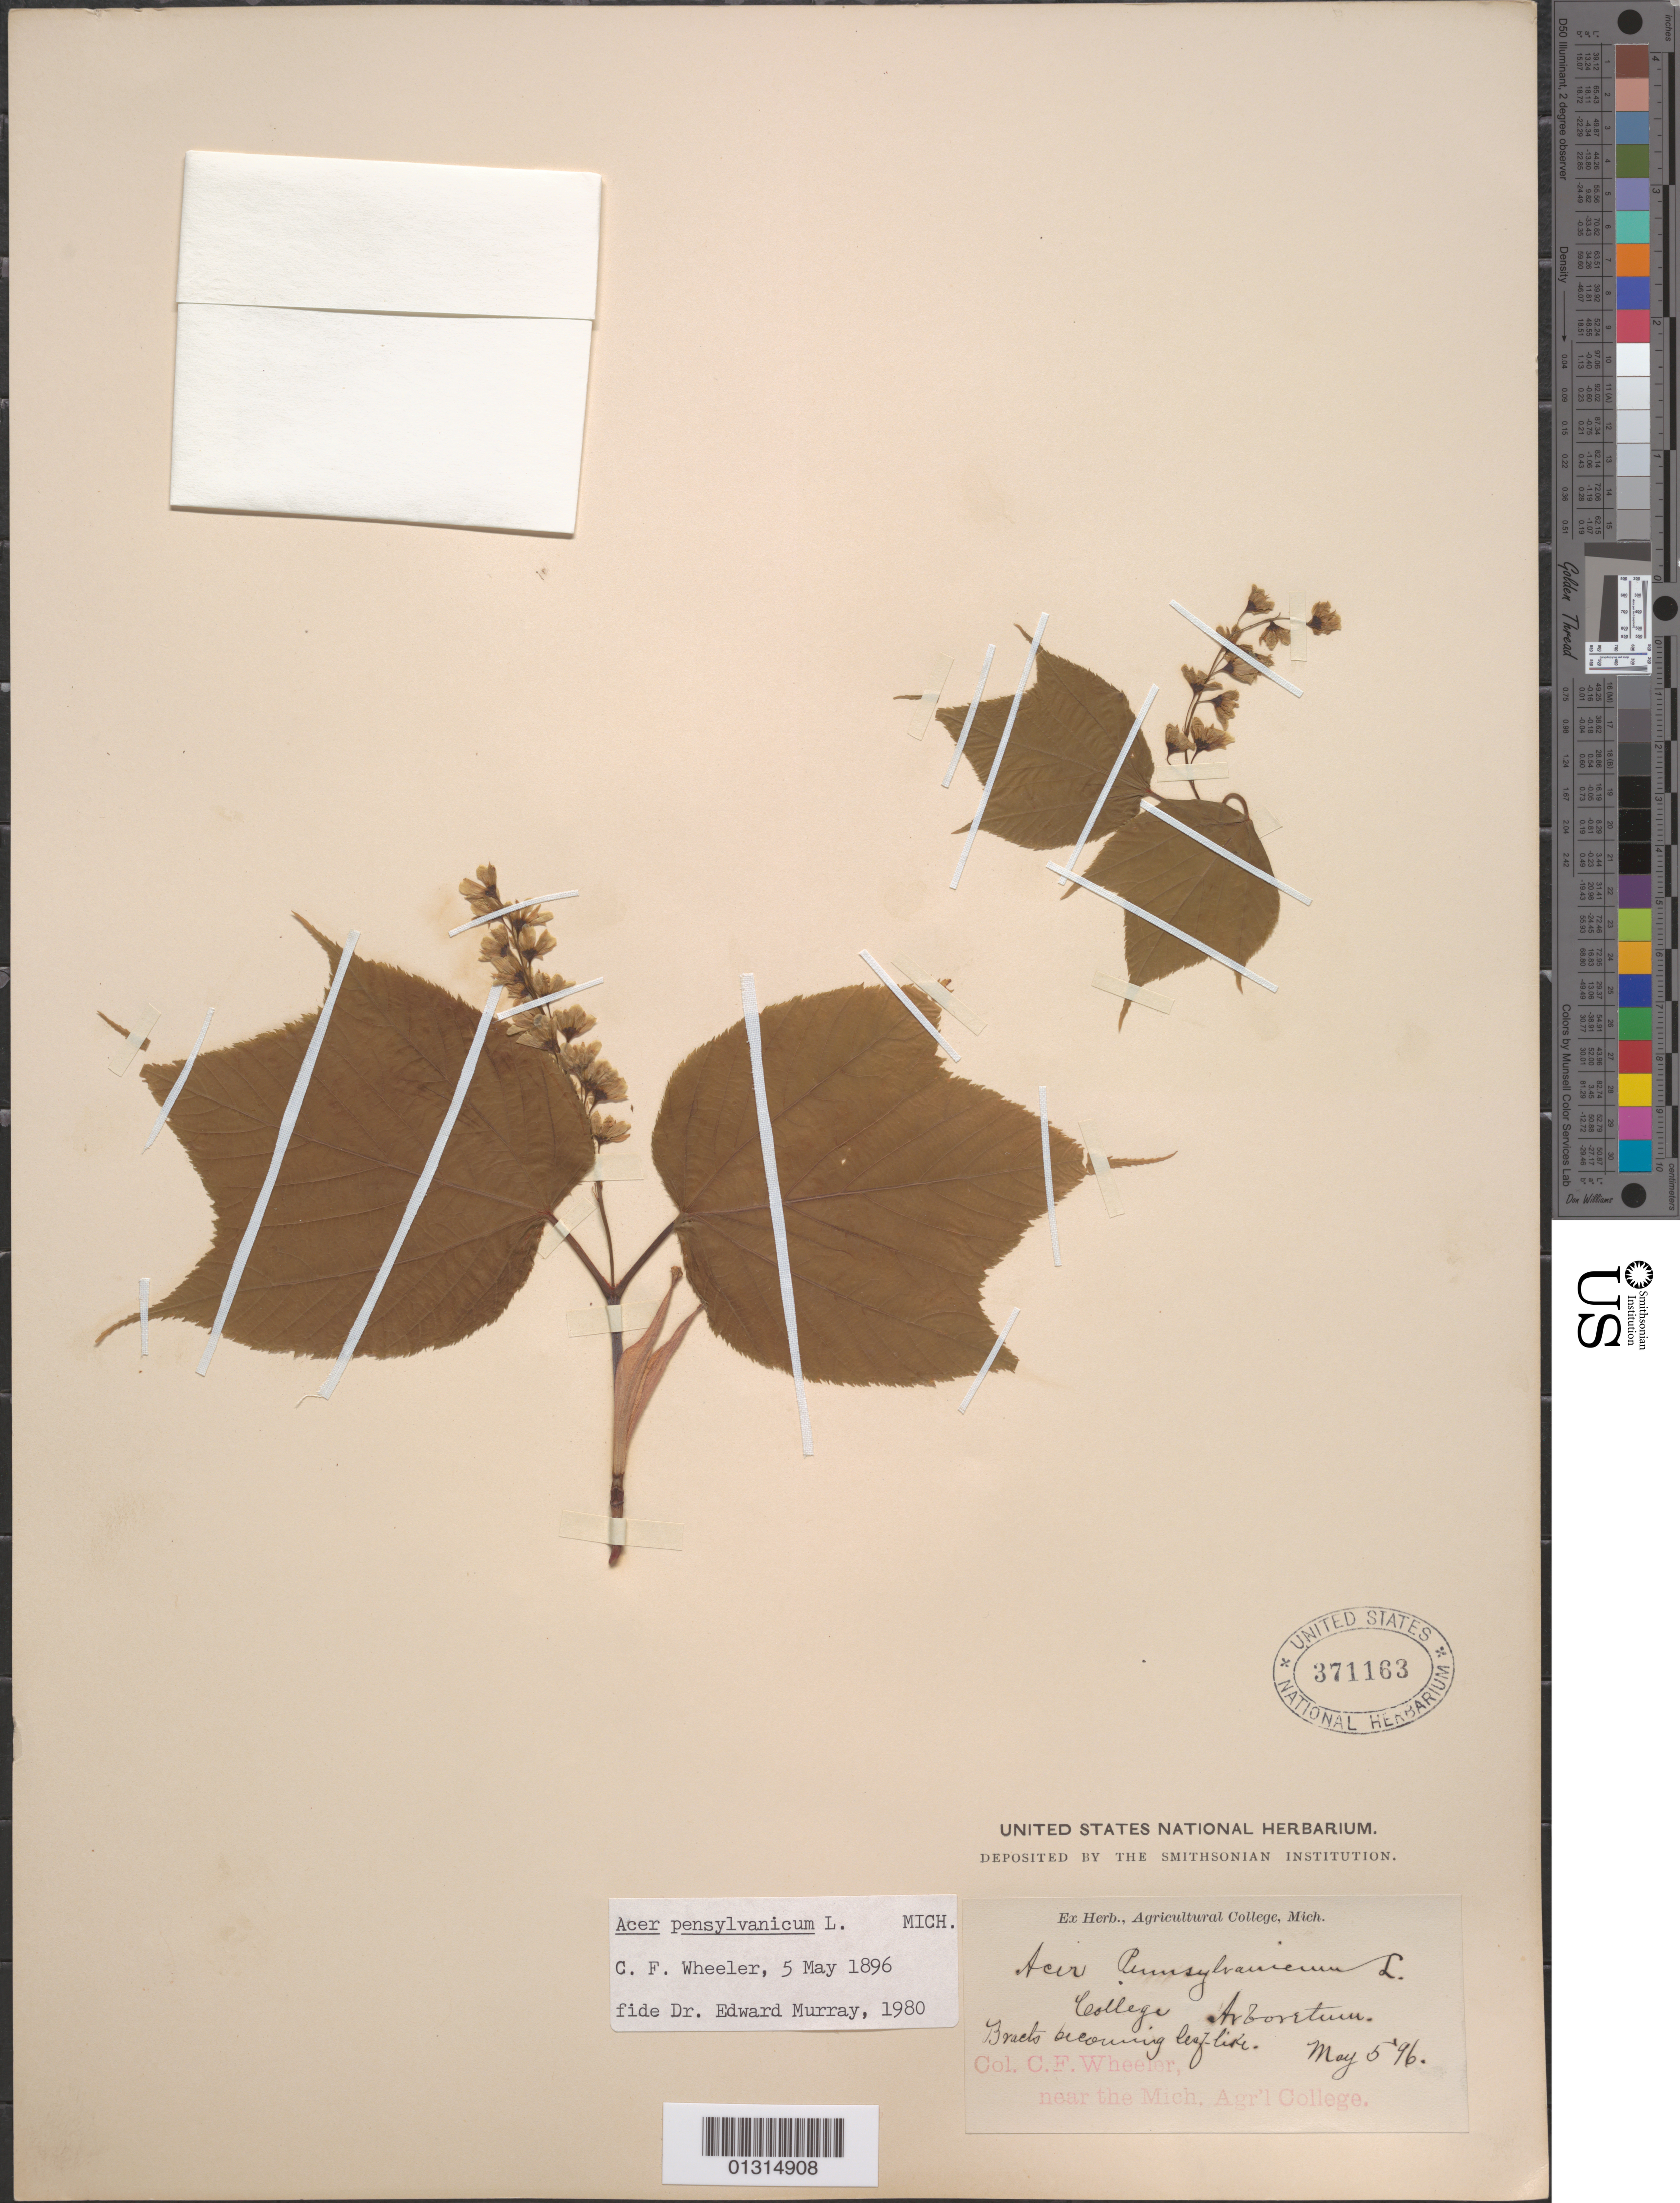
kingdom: Plantae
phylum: Tracheophyta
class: Magnoliopsida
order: Sapindales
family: Sapindaceae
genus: Acer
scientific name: Acer pensylvanicum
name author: L.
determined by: Murray, Edward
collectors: C. Wheeler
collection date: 1896-05-05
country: United States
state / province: Michigan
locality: Michigan Agricultural College, College Arboretum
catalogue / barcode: US 371163